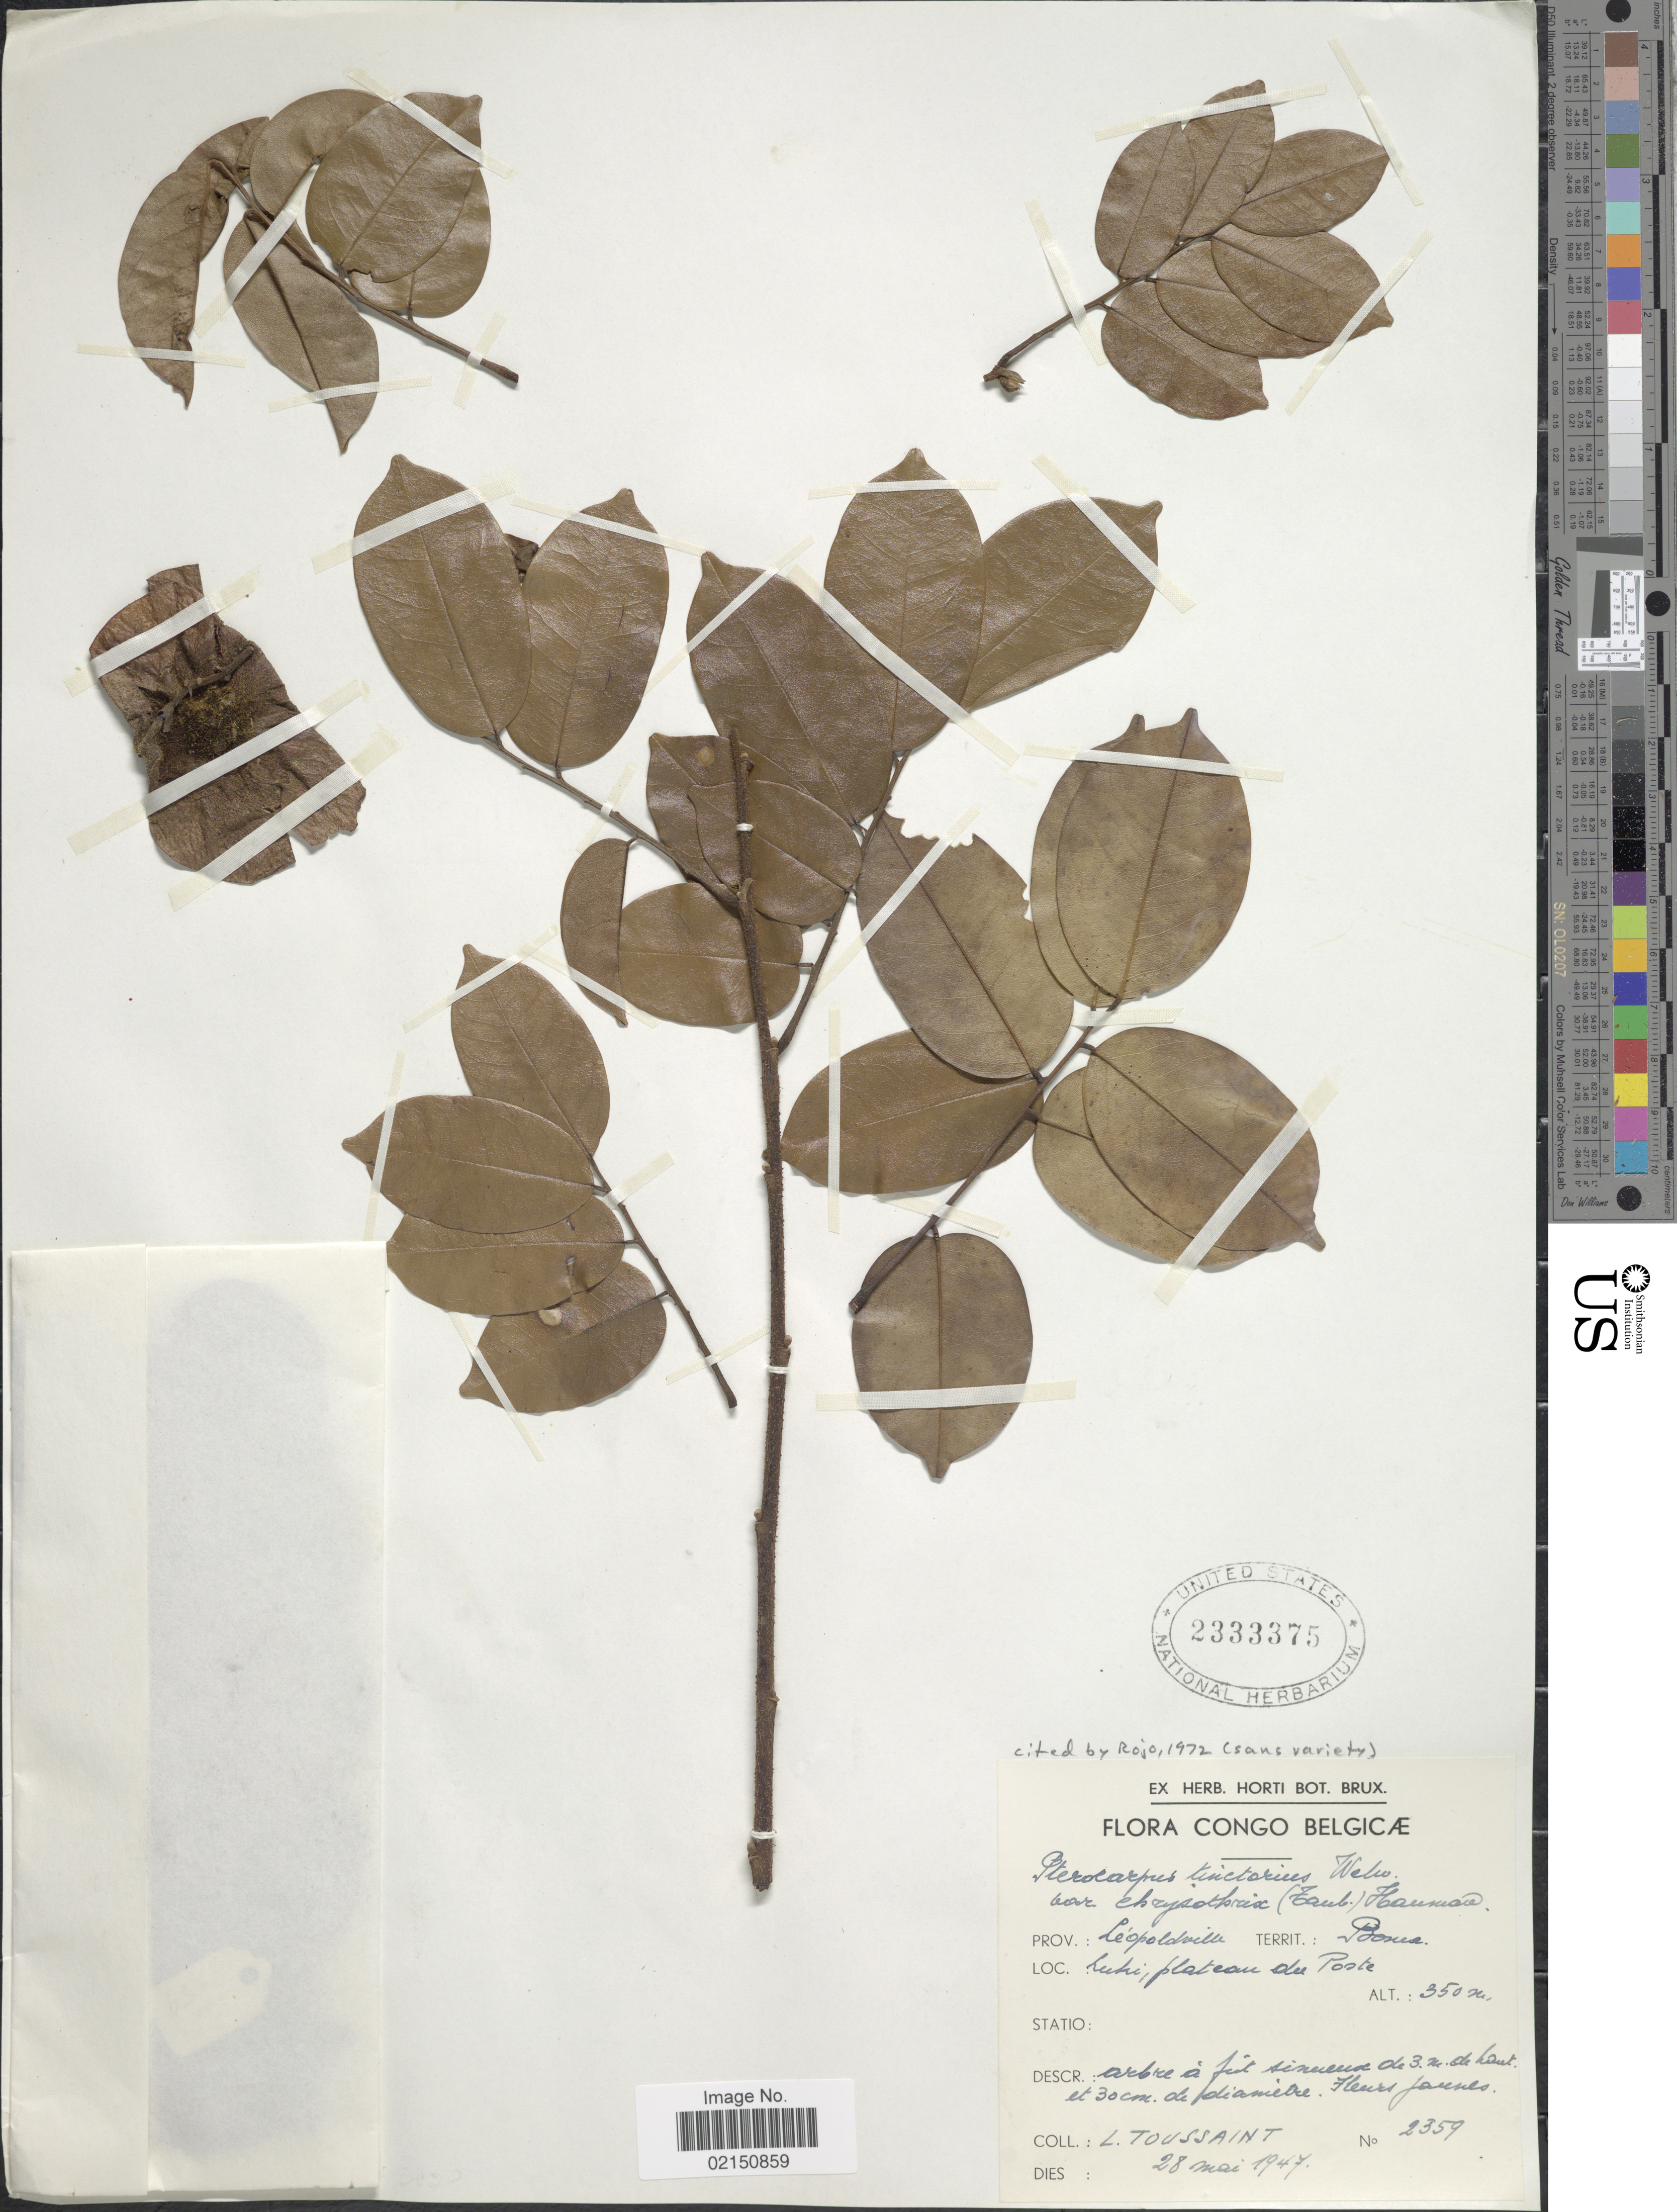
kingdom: Plantae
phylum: Tracheophyta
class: Magnoliopsida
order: Fabales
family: Fabaceae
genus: Pterocarpus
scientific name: Pterocarpus tinctorius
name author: Welw.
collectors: L. Toussaint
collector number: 2559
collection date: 1947-05-28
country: Congo, Democratic Republic of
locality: Congo Belgicæ, Prov. Leópoldville, Territ: poonea, Luhi, plateau des Poste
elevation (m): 350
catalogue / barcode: US 2333375